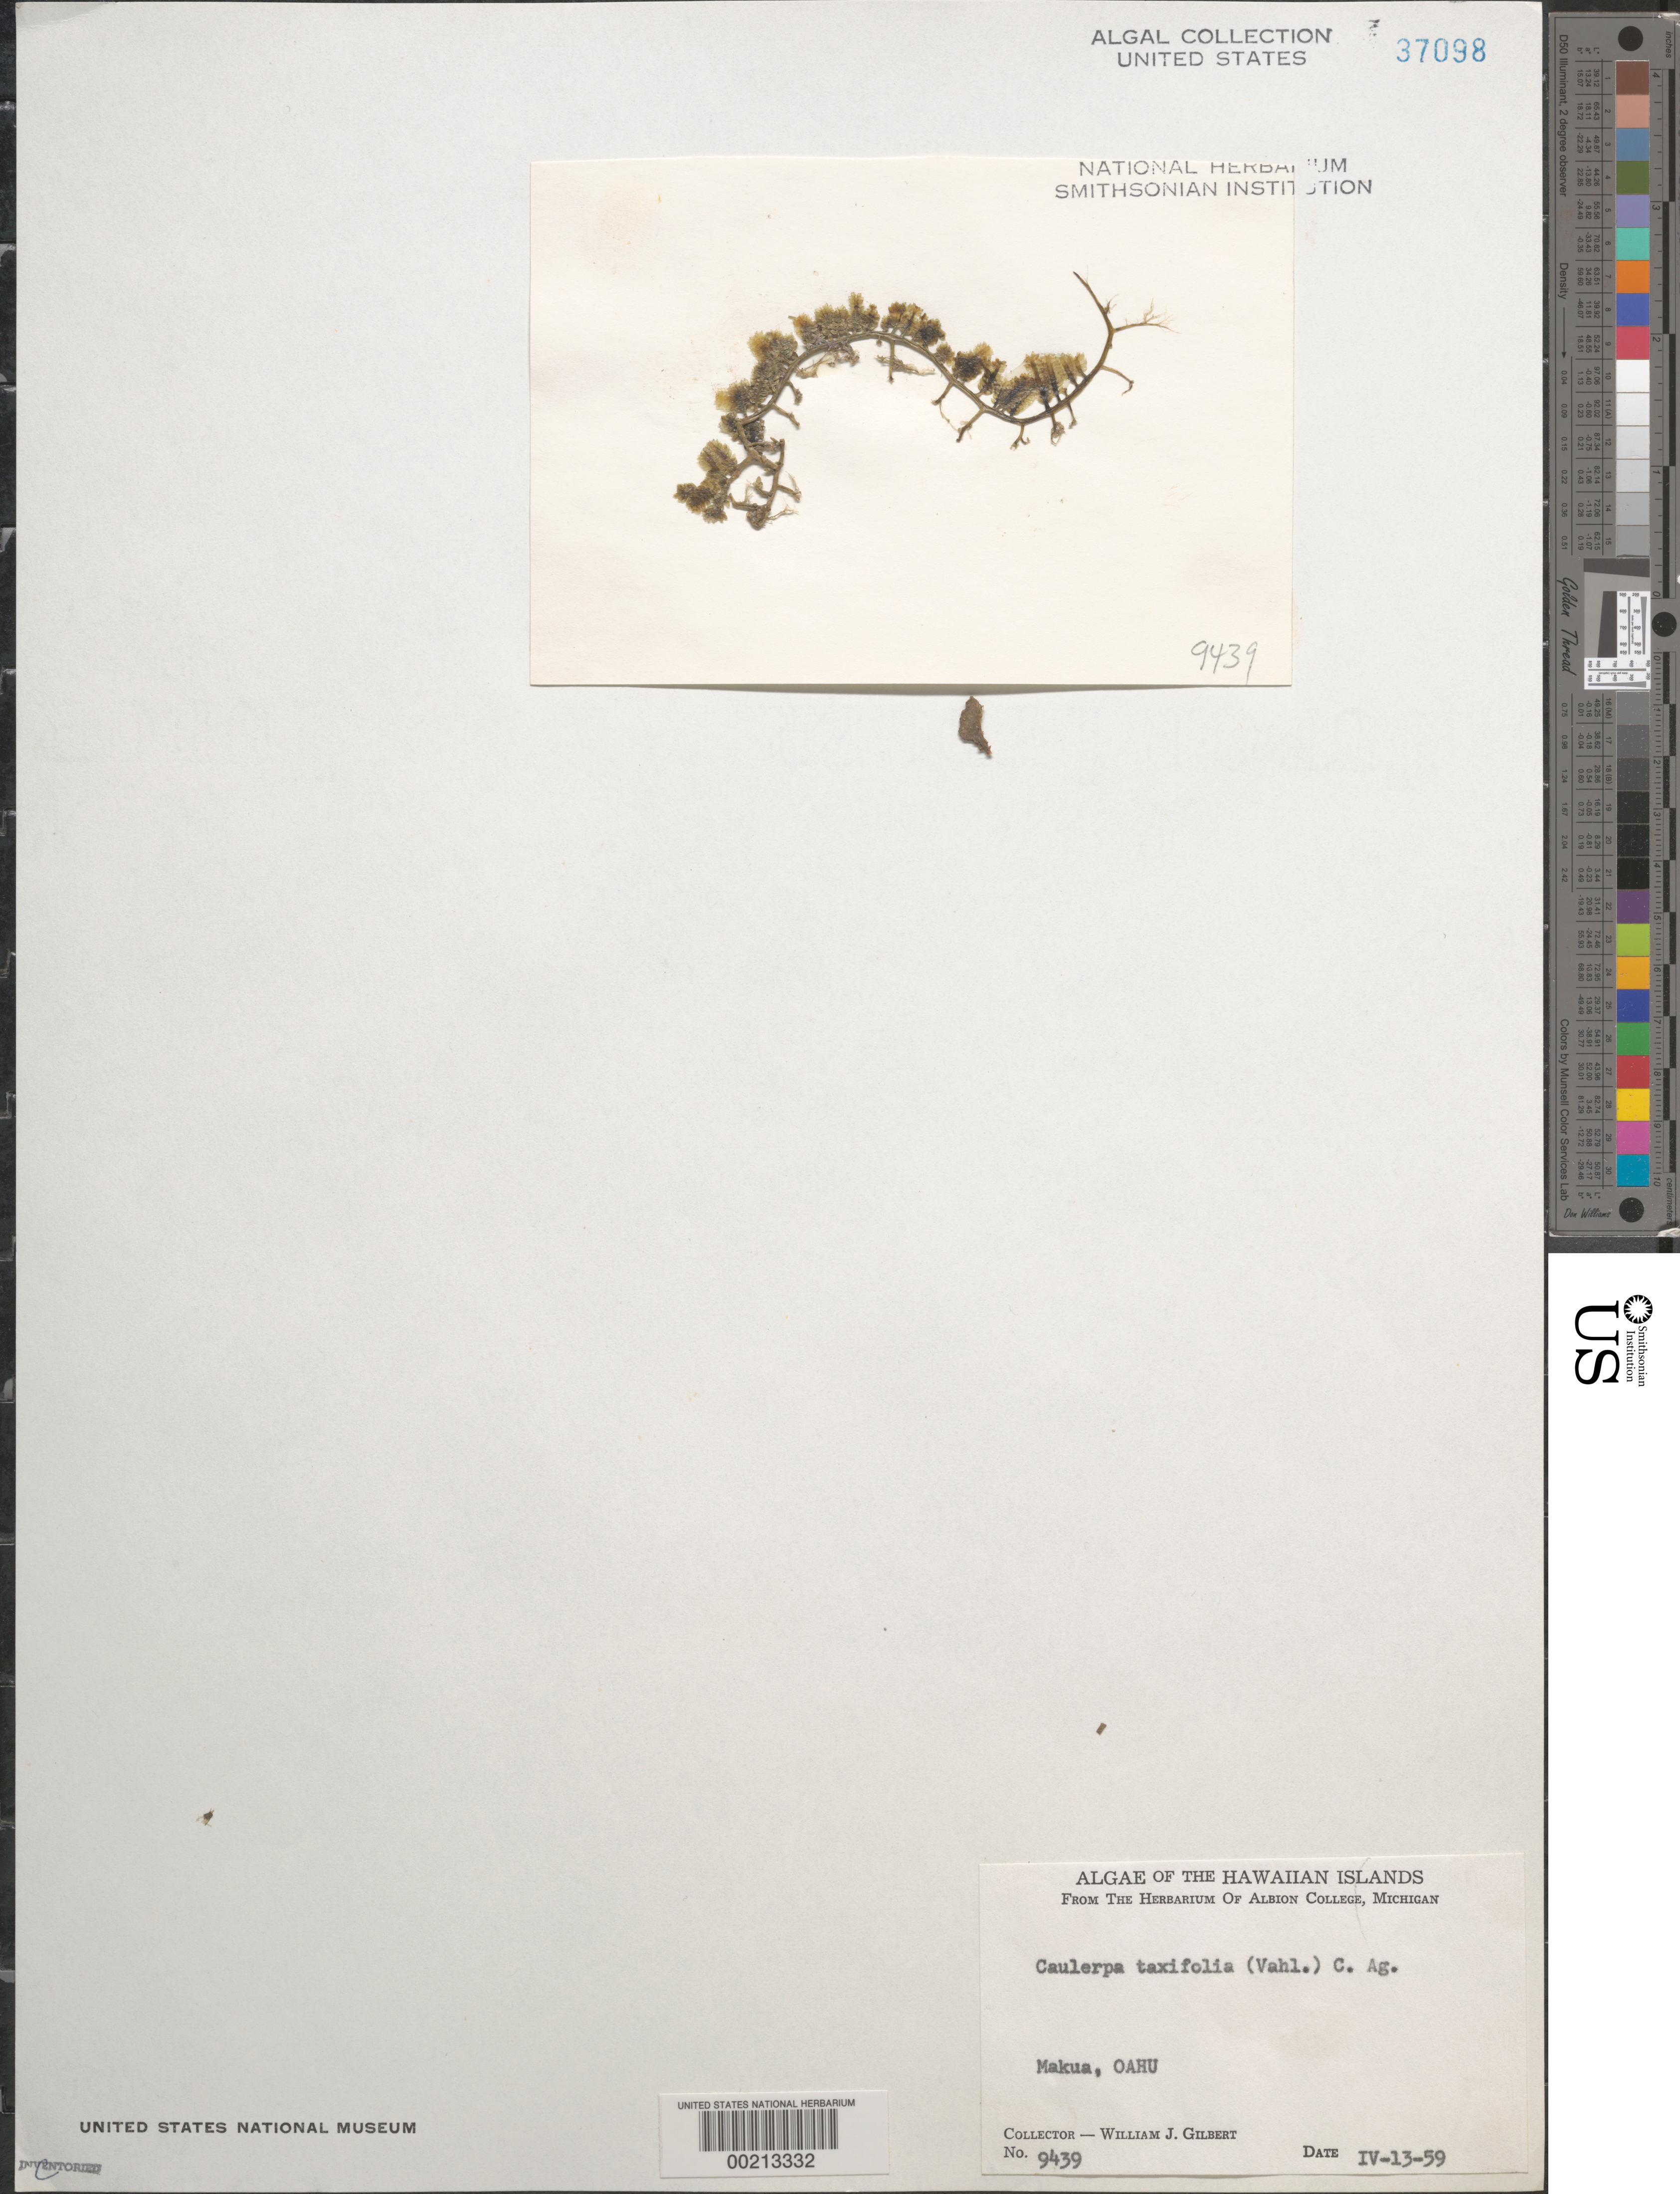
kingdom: Plantae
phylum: Chlorophyta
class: Ulvophyceae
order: Bryopsidales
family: Caulerpaceae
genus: Caulerpa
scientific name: Caulerpa taxifolia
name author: (M. Vahl) C. Agardh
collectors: W. J. Gilbert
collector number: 9439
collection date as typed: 13 Apr 1959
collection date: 1959-04-13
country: United States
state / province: Hawaii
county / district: Honolulu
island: Oahu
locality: Makua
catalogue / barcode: US 37098